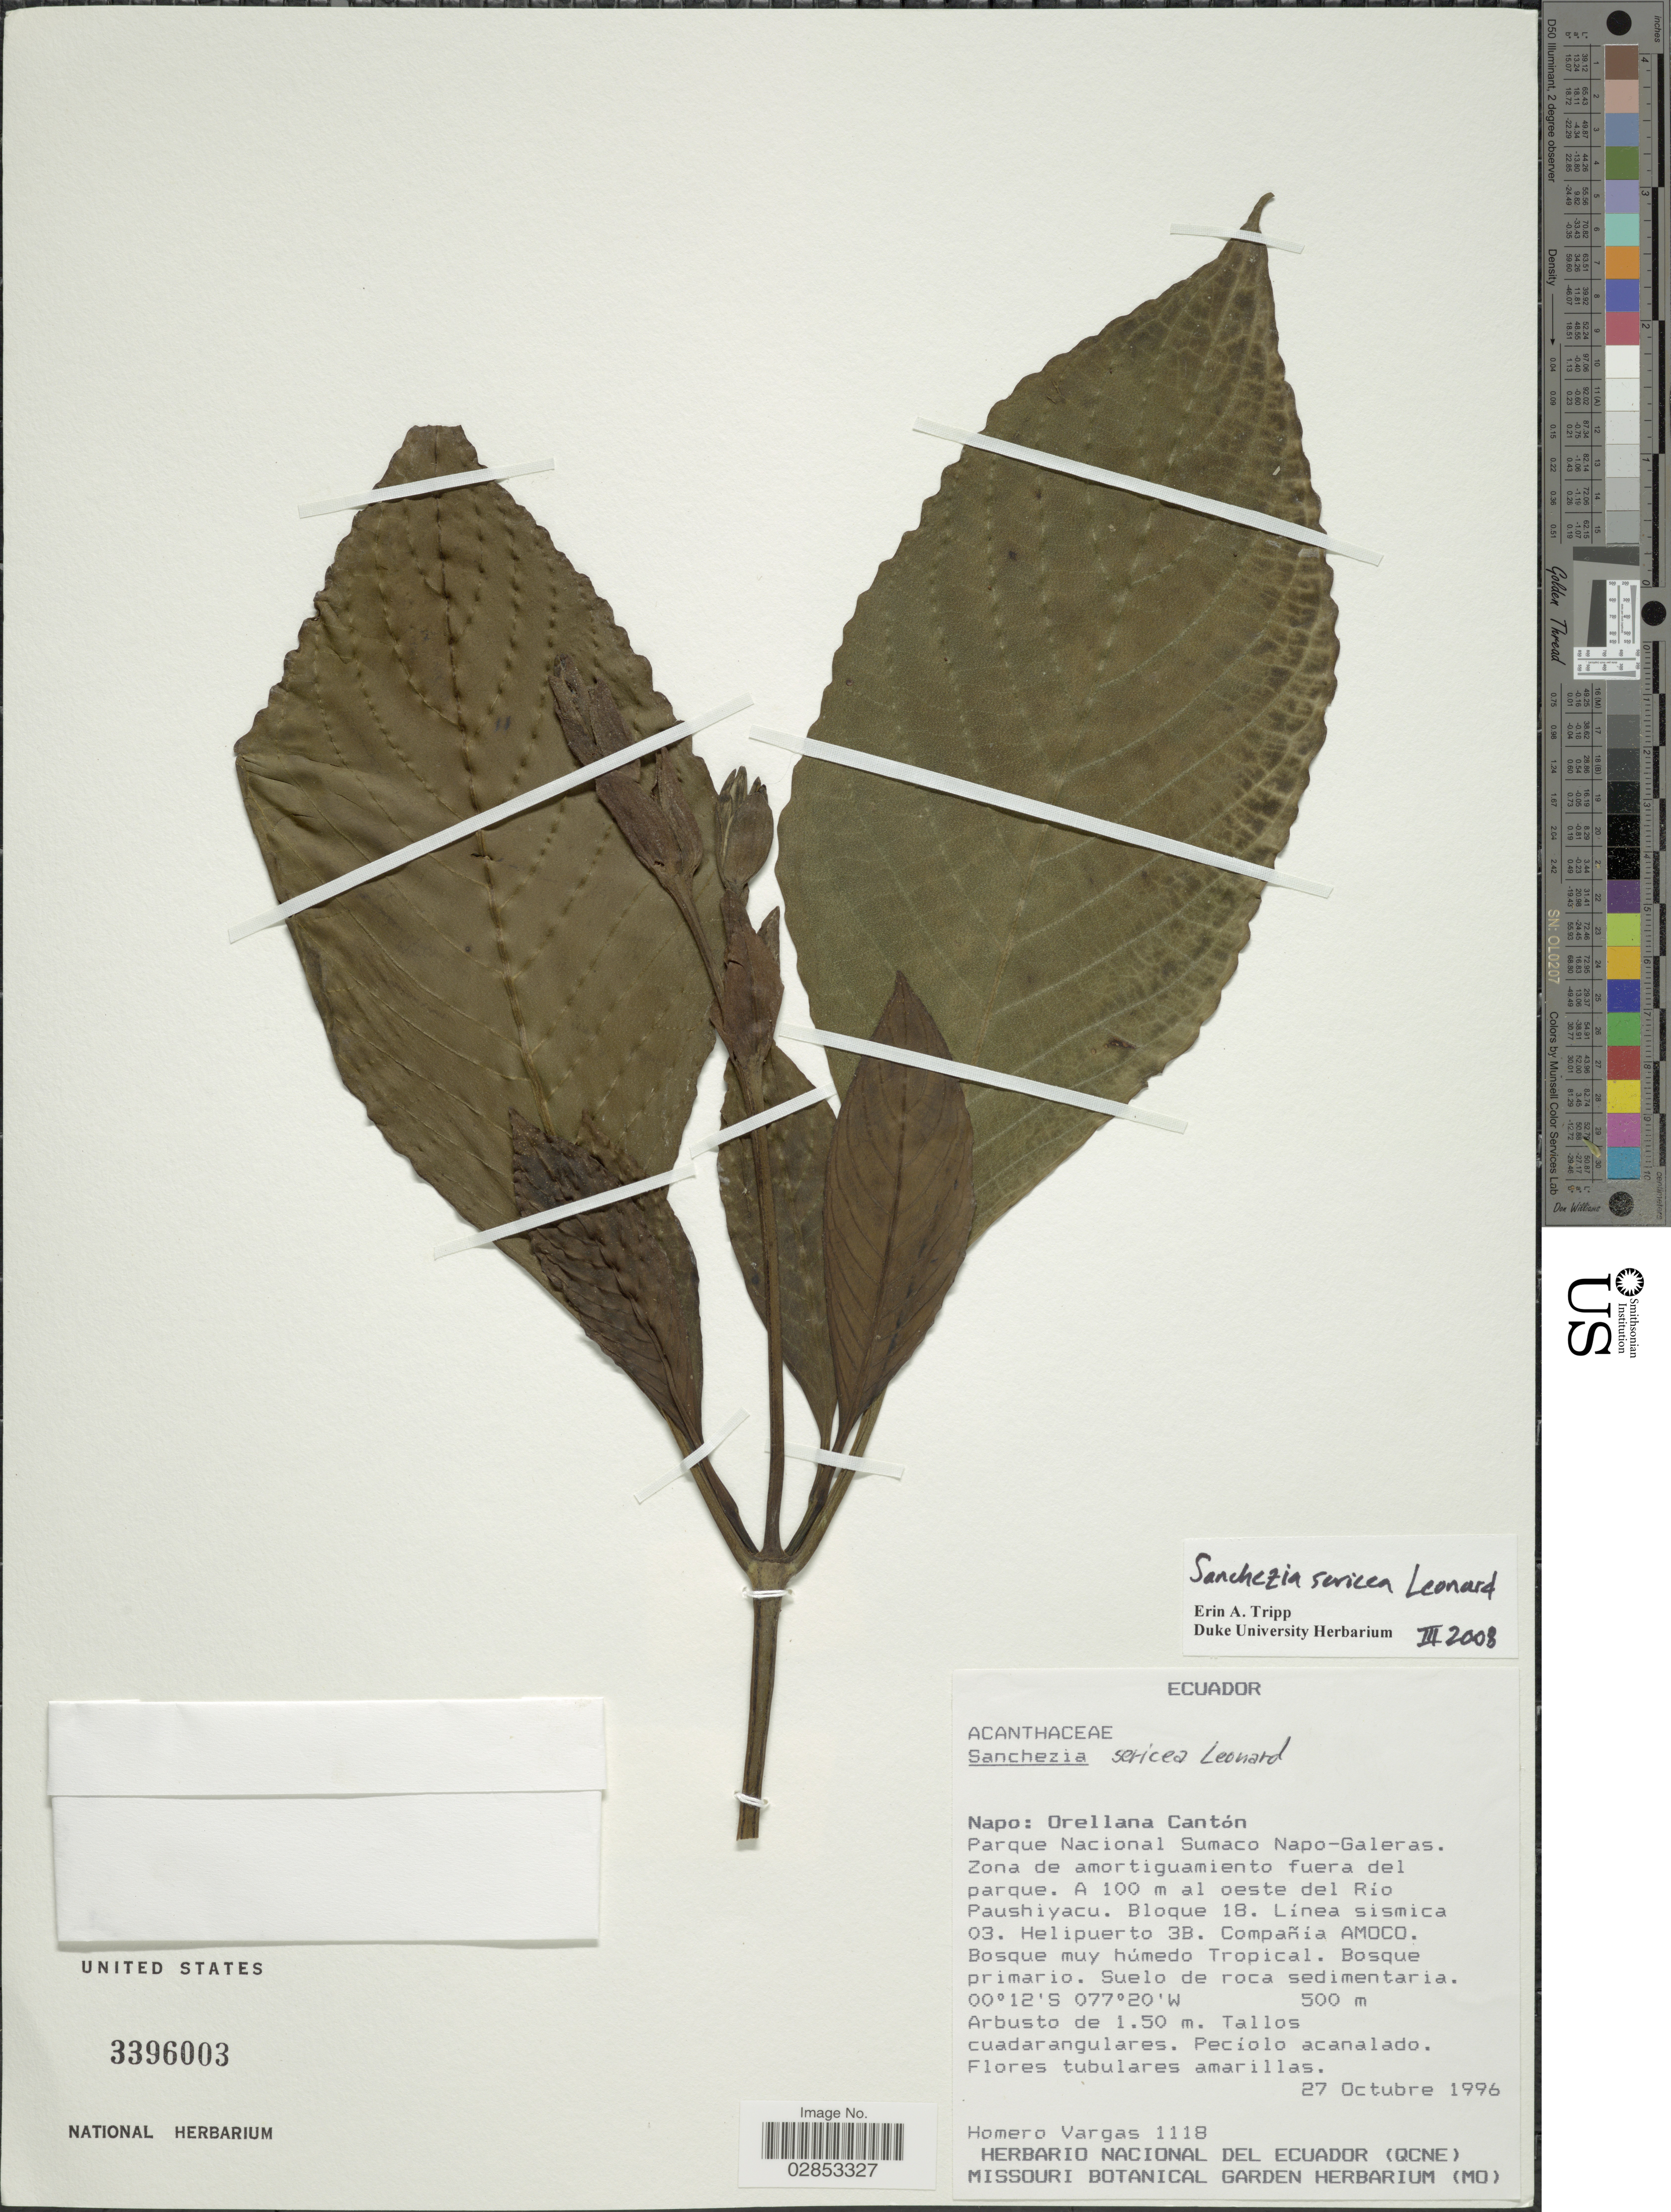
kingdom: Plantae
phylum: Tracheophyta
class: Magnoliopsida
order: Lamiales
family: Acanthaceae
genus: Sanchezia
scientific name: Sanchezia ecuadorensis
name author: Leonard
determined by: Azevedo, Igor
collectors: H. Vargas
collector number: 1118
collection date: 1996-10-27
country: Ecuador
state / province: Napo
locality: Orellana Cantón. Parque Nacional Sumaco Napo-Galeras. Zona de amortiguamiento fuera del parque. A 100 m al oeste del Río Pauschiyacu. Bloque 18. Línea sismica 03. Helipuerto 3B.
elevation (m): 500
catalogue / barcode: US 3396003